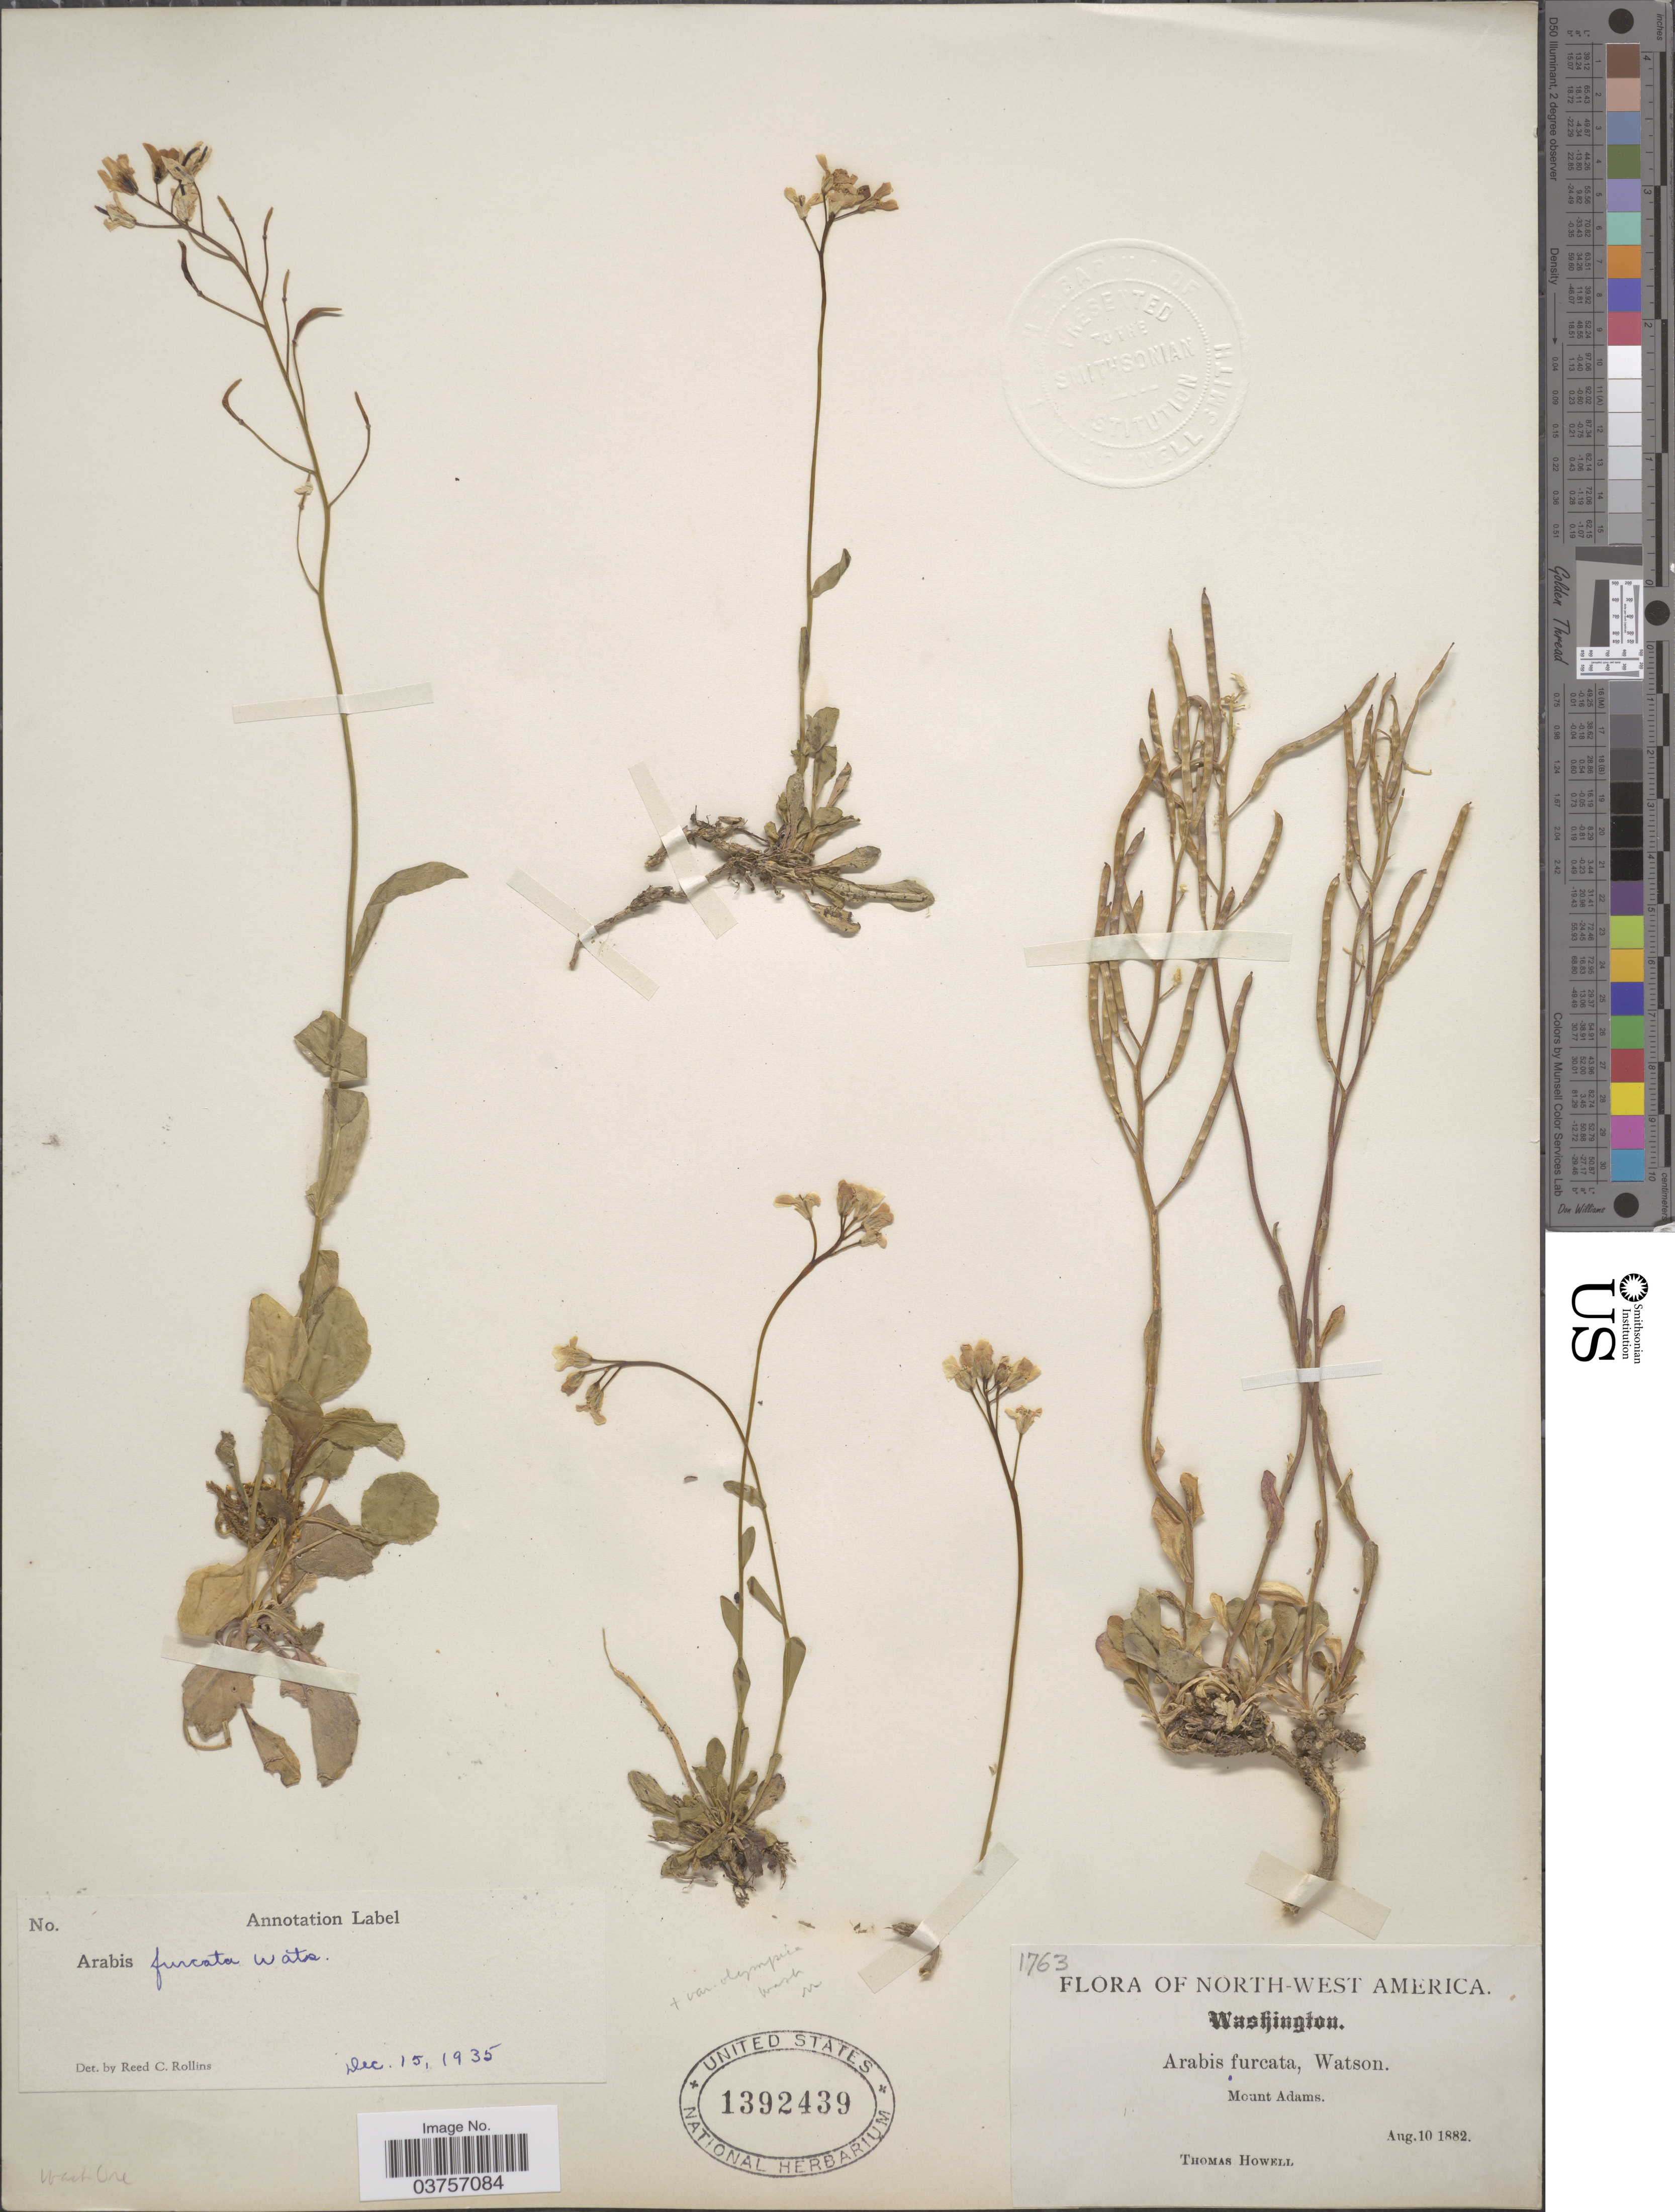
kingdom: Plantae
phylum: Tracheophyta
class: Magnoliopsida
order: Brassicales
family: Brassicaceae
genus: Arabis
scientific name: Arabis furcata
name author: S. Watson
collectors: T. Howell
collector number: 1763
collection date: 1882-08-10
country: United States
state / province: Washington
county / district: Yakima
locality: North-West America. Mount Adams.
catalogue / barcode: US 1392439